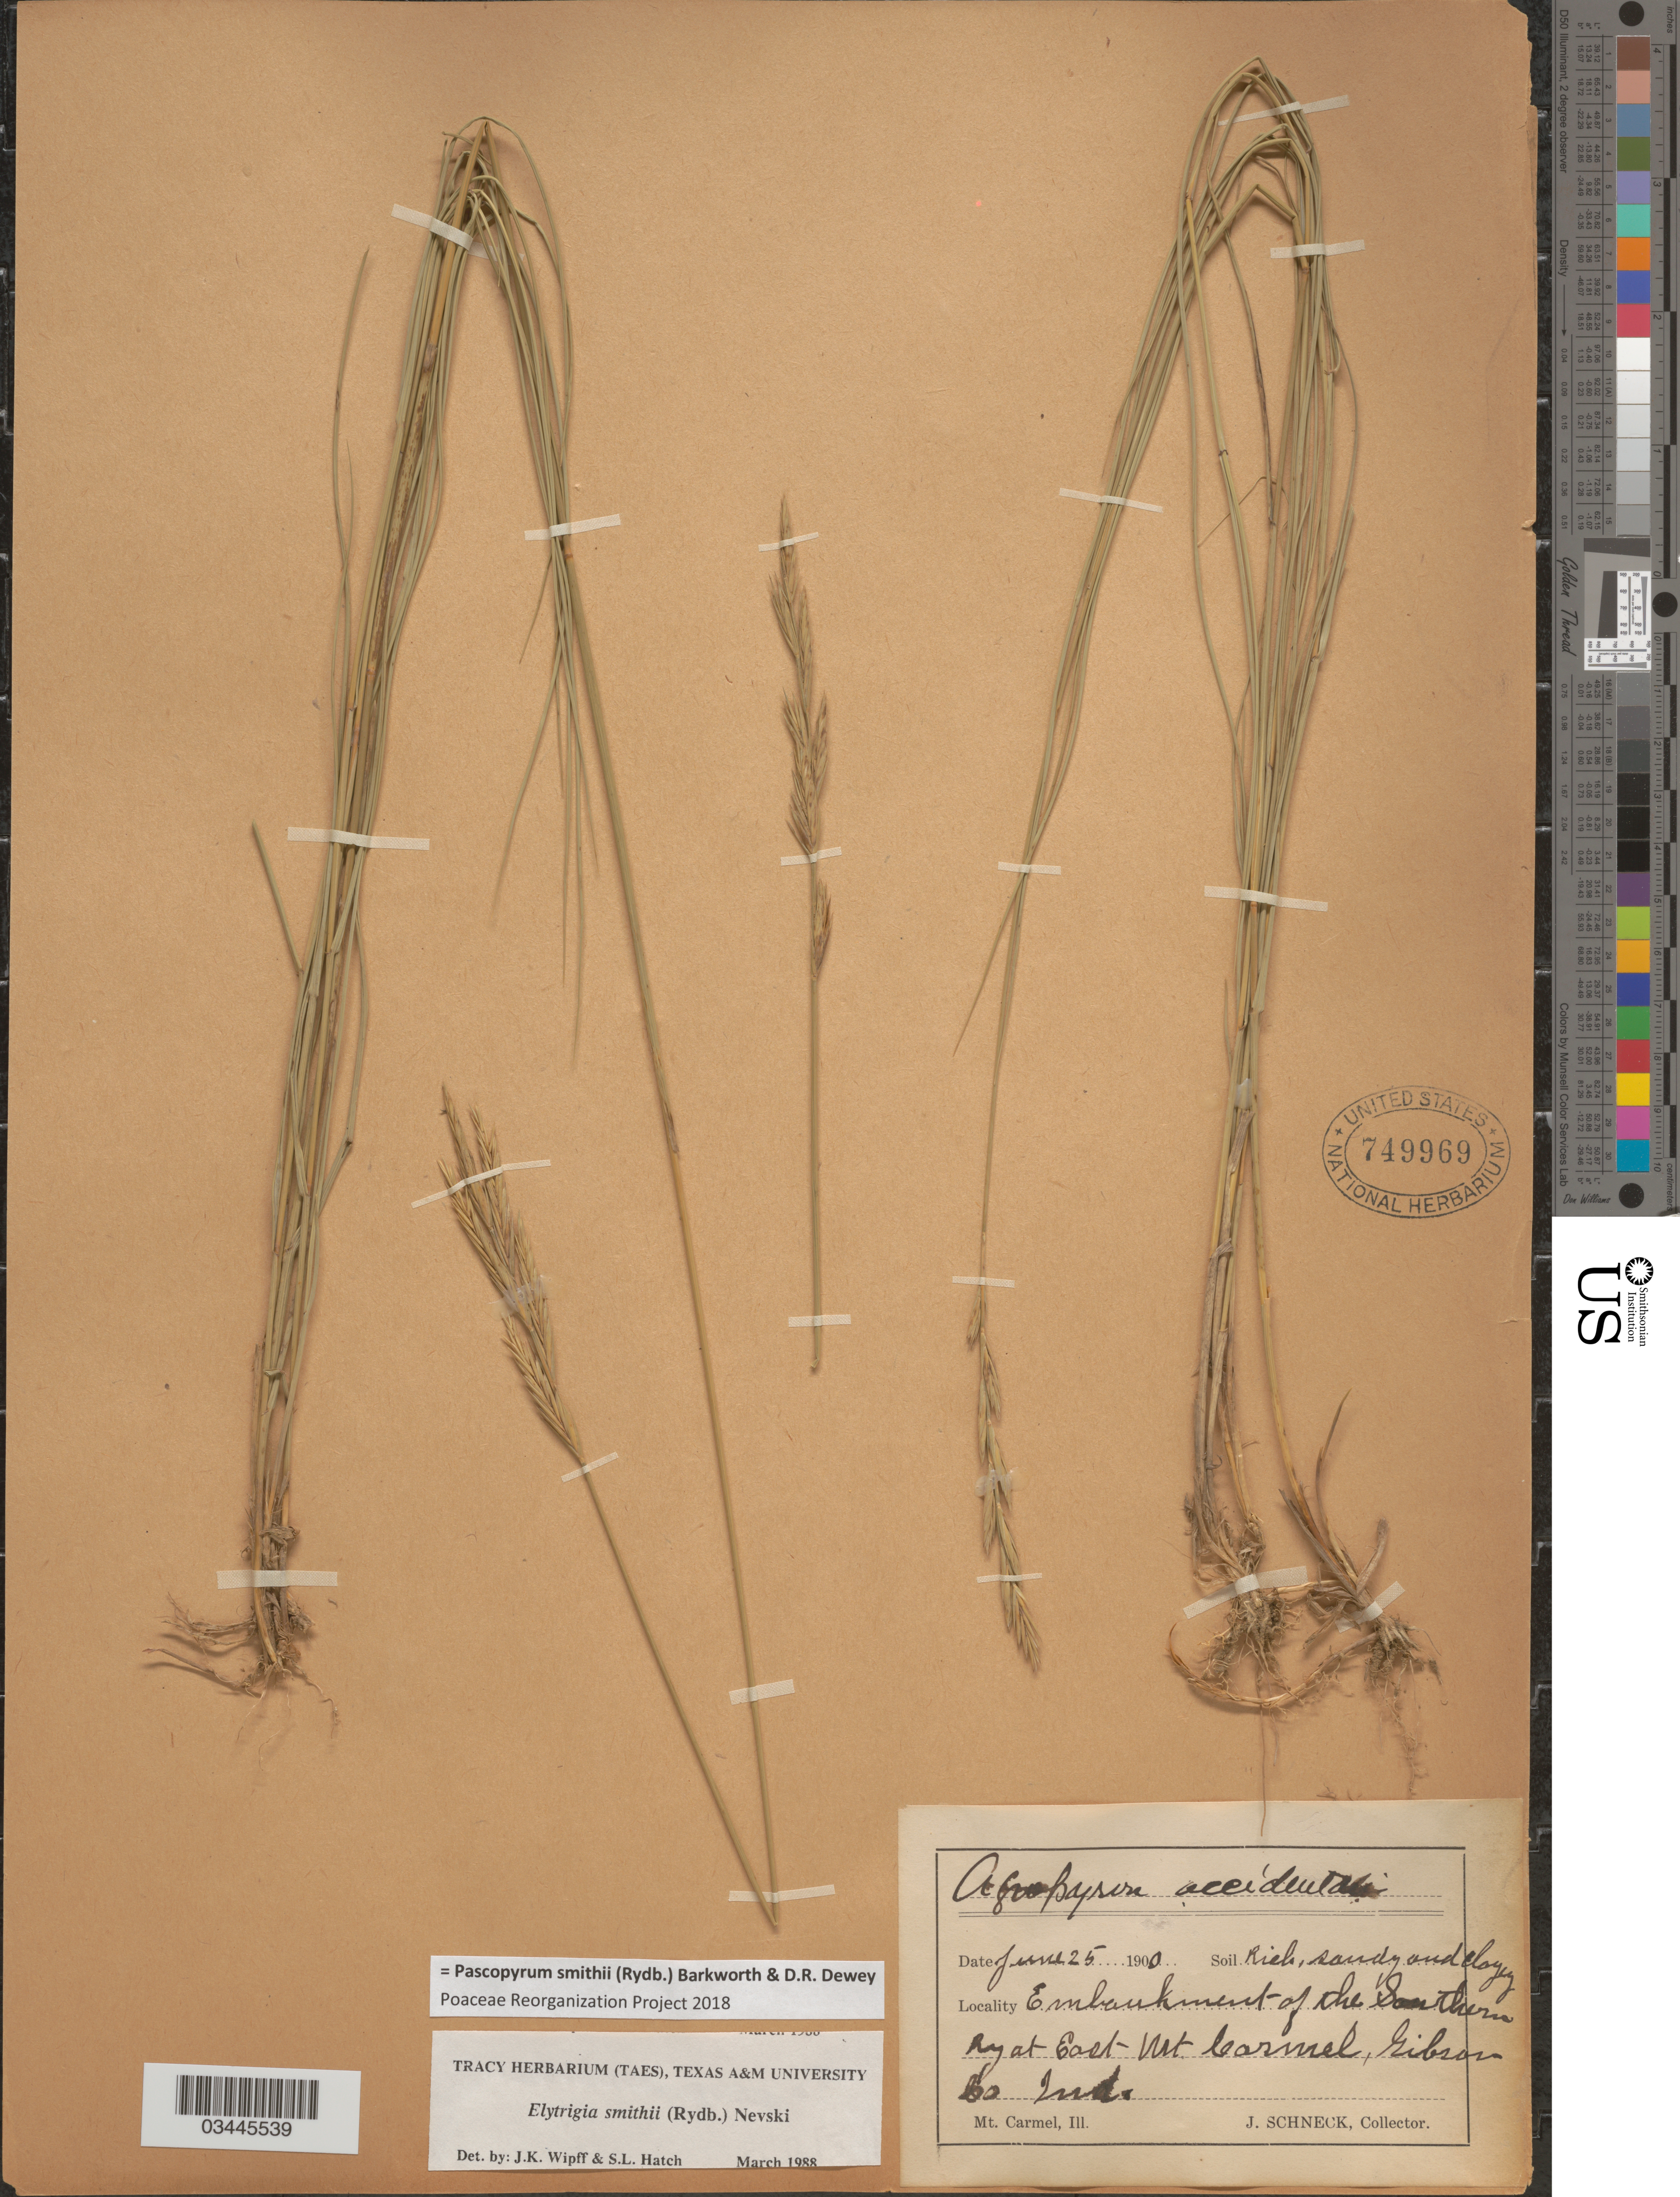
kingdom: Plantae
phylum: Tracheophyta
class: Liliopsida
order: Poales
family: Poaceae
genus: Pascopyrum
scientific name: Pascopyrum smithii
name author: (Rydb.) Barkworth & Dewey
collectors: J. Schneck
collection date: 1900-06-25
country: United States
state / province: Indiana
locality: Embankment of the Southern Ry at East Mt. Carmel, Gibron Co.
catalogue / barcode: US 749969